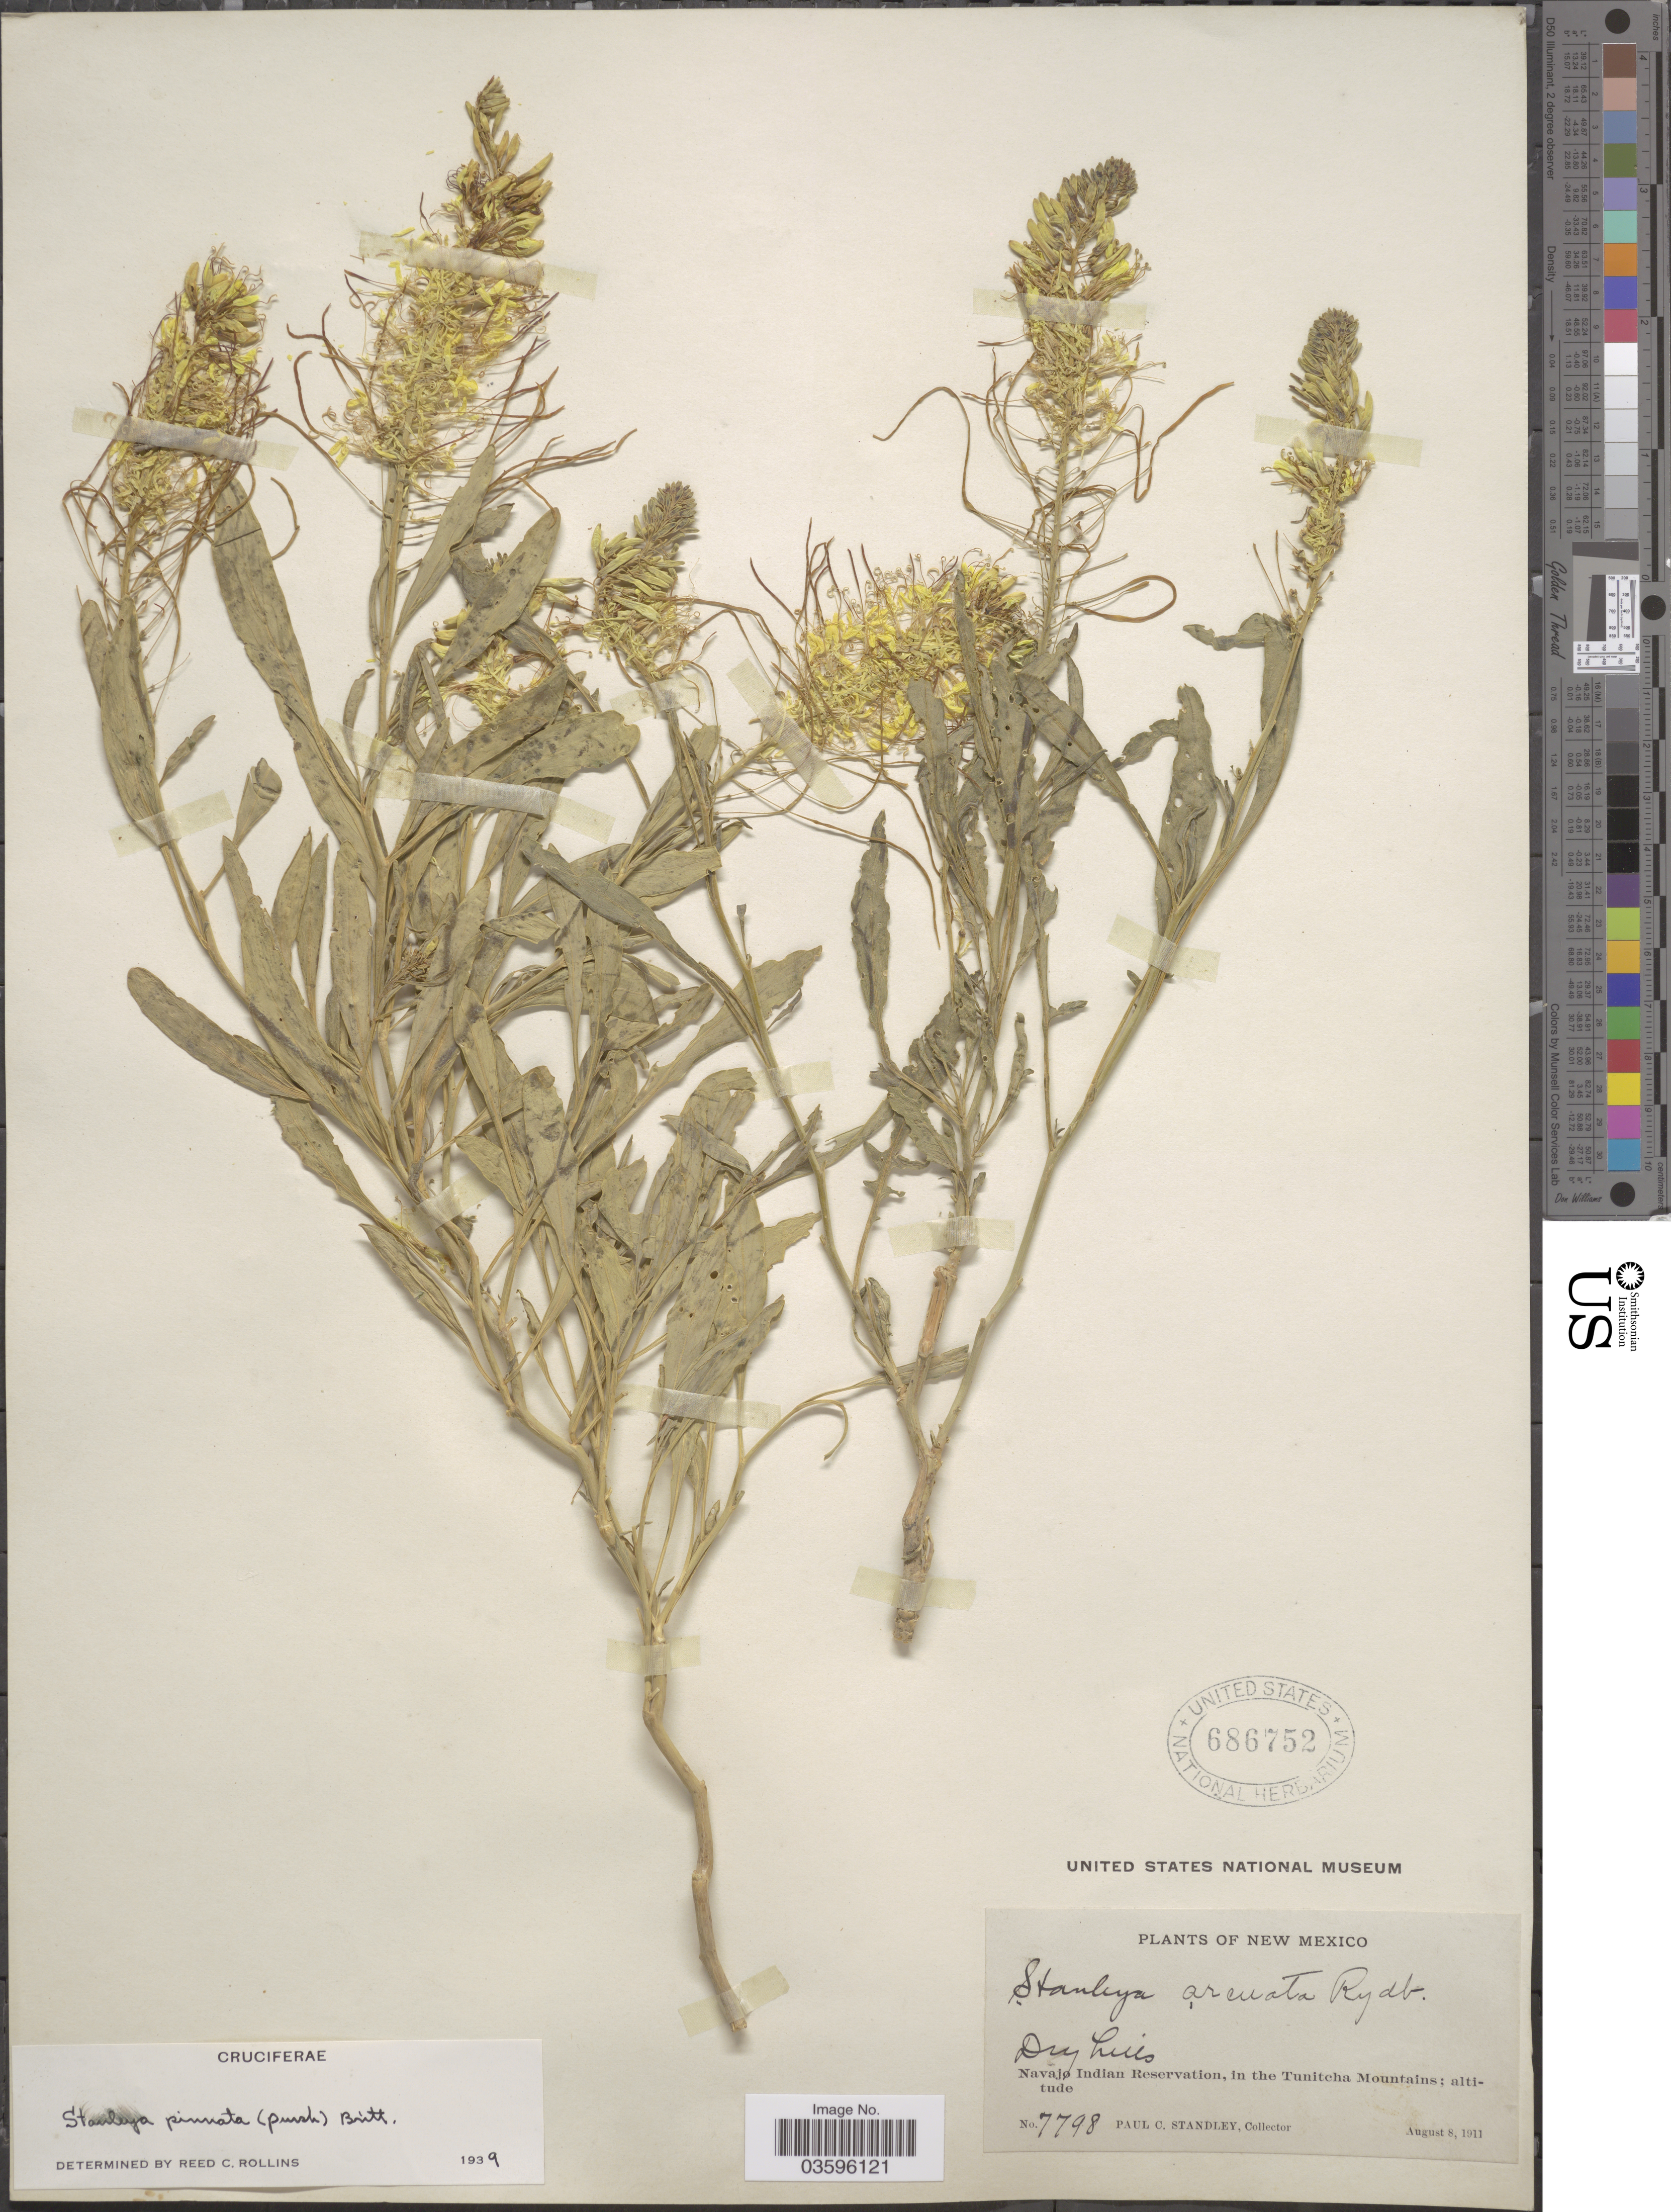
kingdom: Plantae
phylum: Tracheophyta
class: Magnoliopsida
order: Brassicales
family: Brassicaceae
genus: Stanleya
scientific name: Stanleya pinnata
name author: (Pursh) Britton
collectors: P. C. Standley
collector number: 7798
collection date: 1911-08-08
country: United States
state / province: New Mexico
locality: Navajo Indian Reservation, in the Tunitcha Mountains.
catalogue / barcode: US 686752